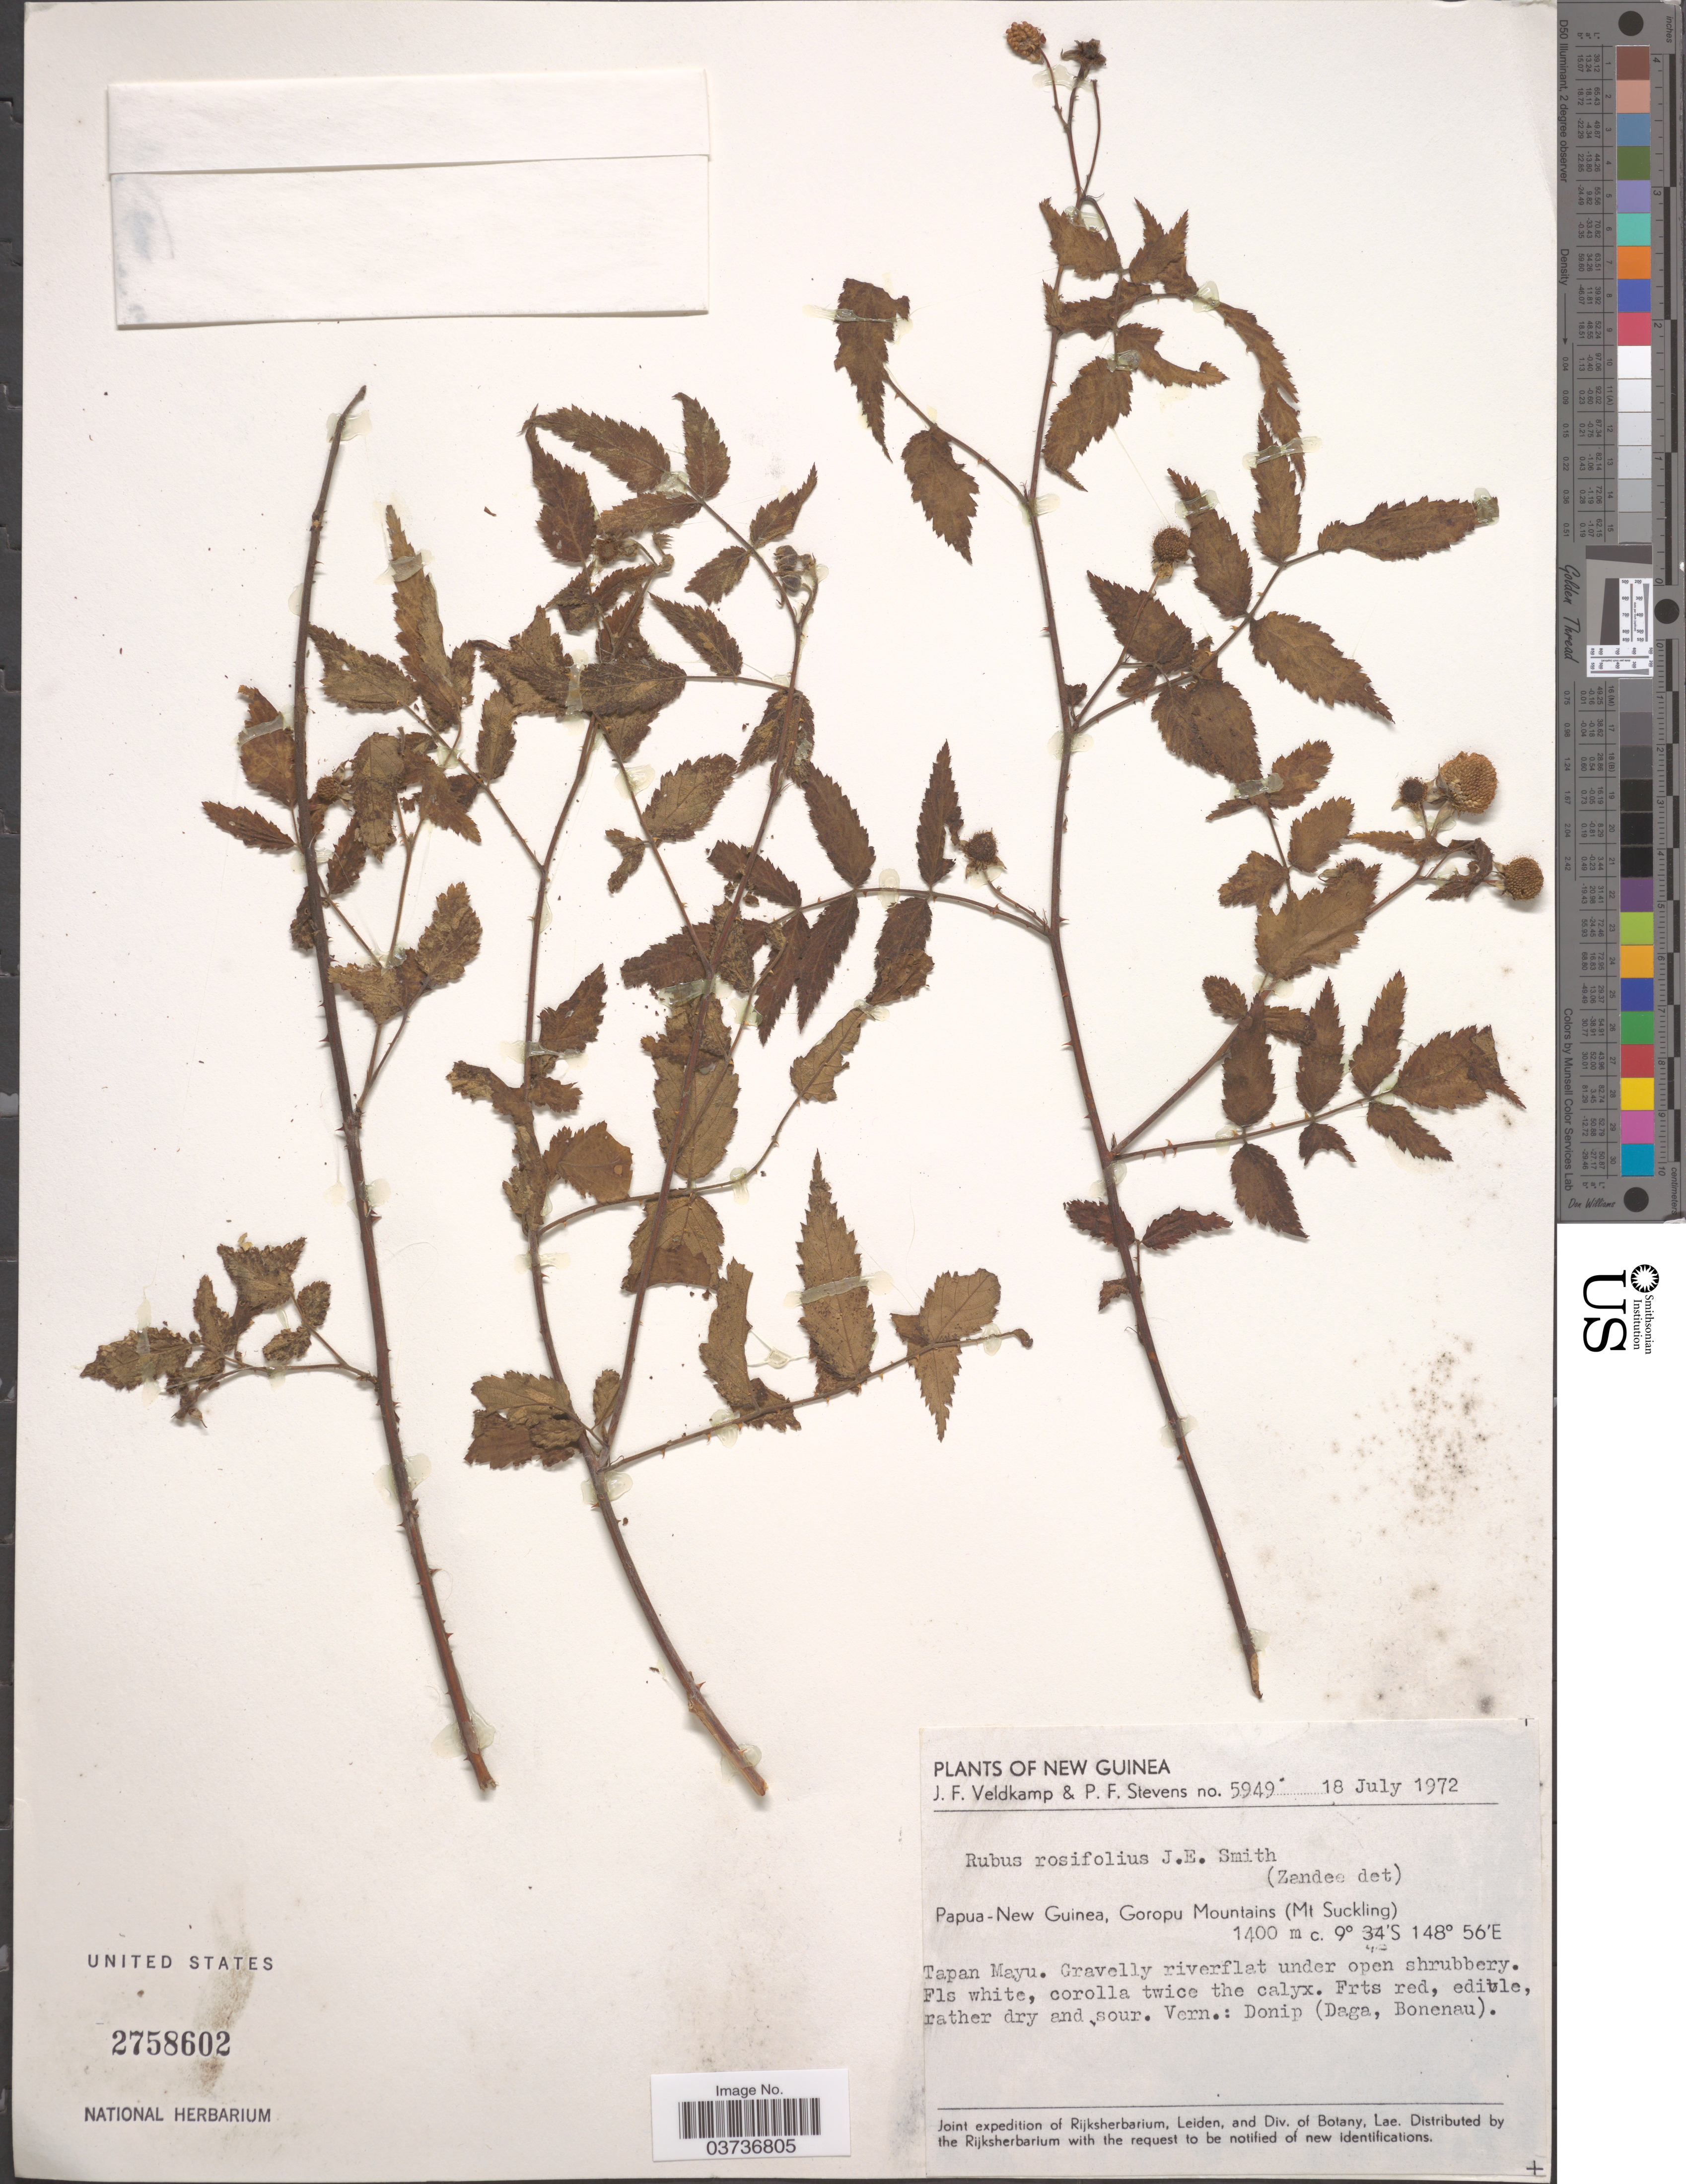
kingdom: Plantae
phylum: Tracheophyta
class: Magnoliopsida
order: Rosales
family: Rosaceae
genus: Rubus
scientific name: Rubus rosaefolius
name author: Sm.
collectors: J. F. Veldkamp & P. F. Stevens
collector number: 5949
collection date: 1972-07-18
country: Papua New Guinea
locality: New Guinea. Papua-New Guinea, Goropu Mountains (Mt Suckling). Tapan Mayu.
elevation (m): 1400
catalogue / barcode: US 2758602